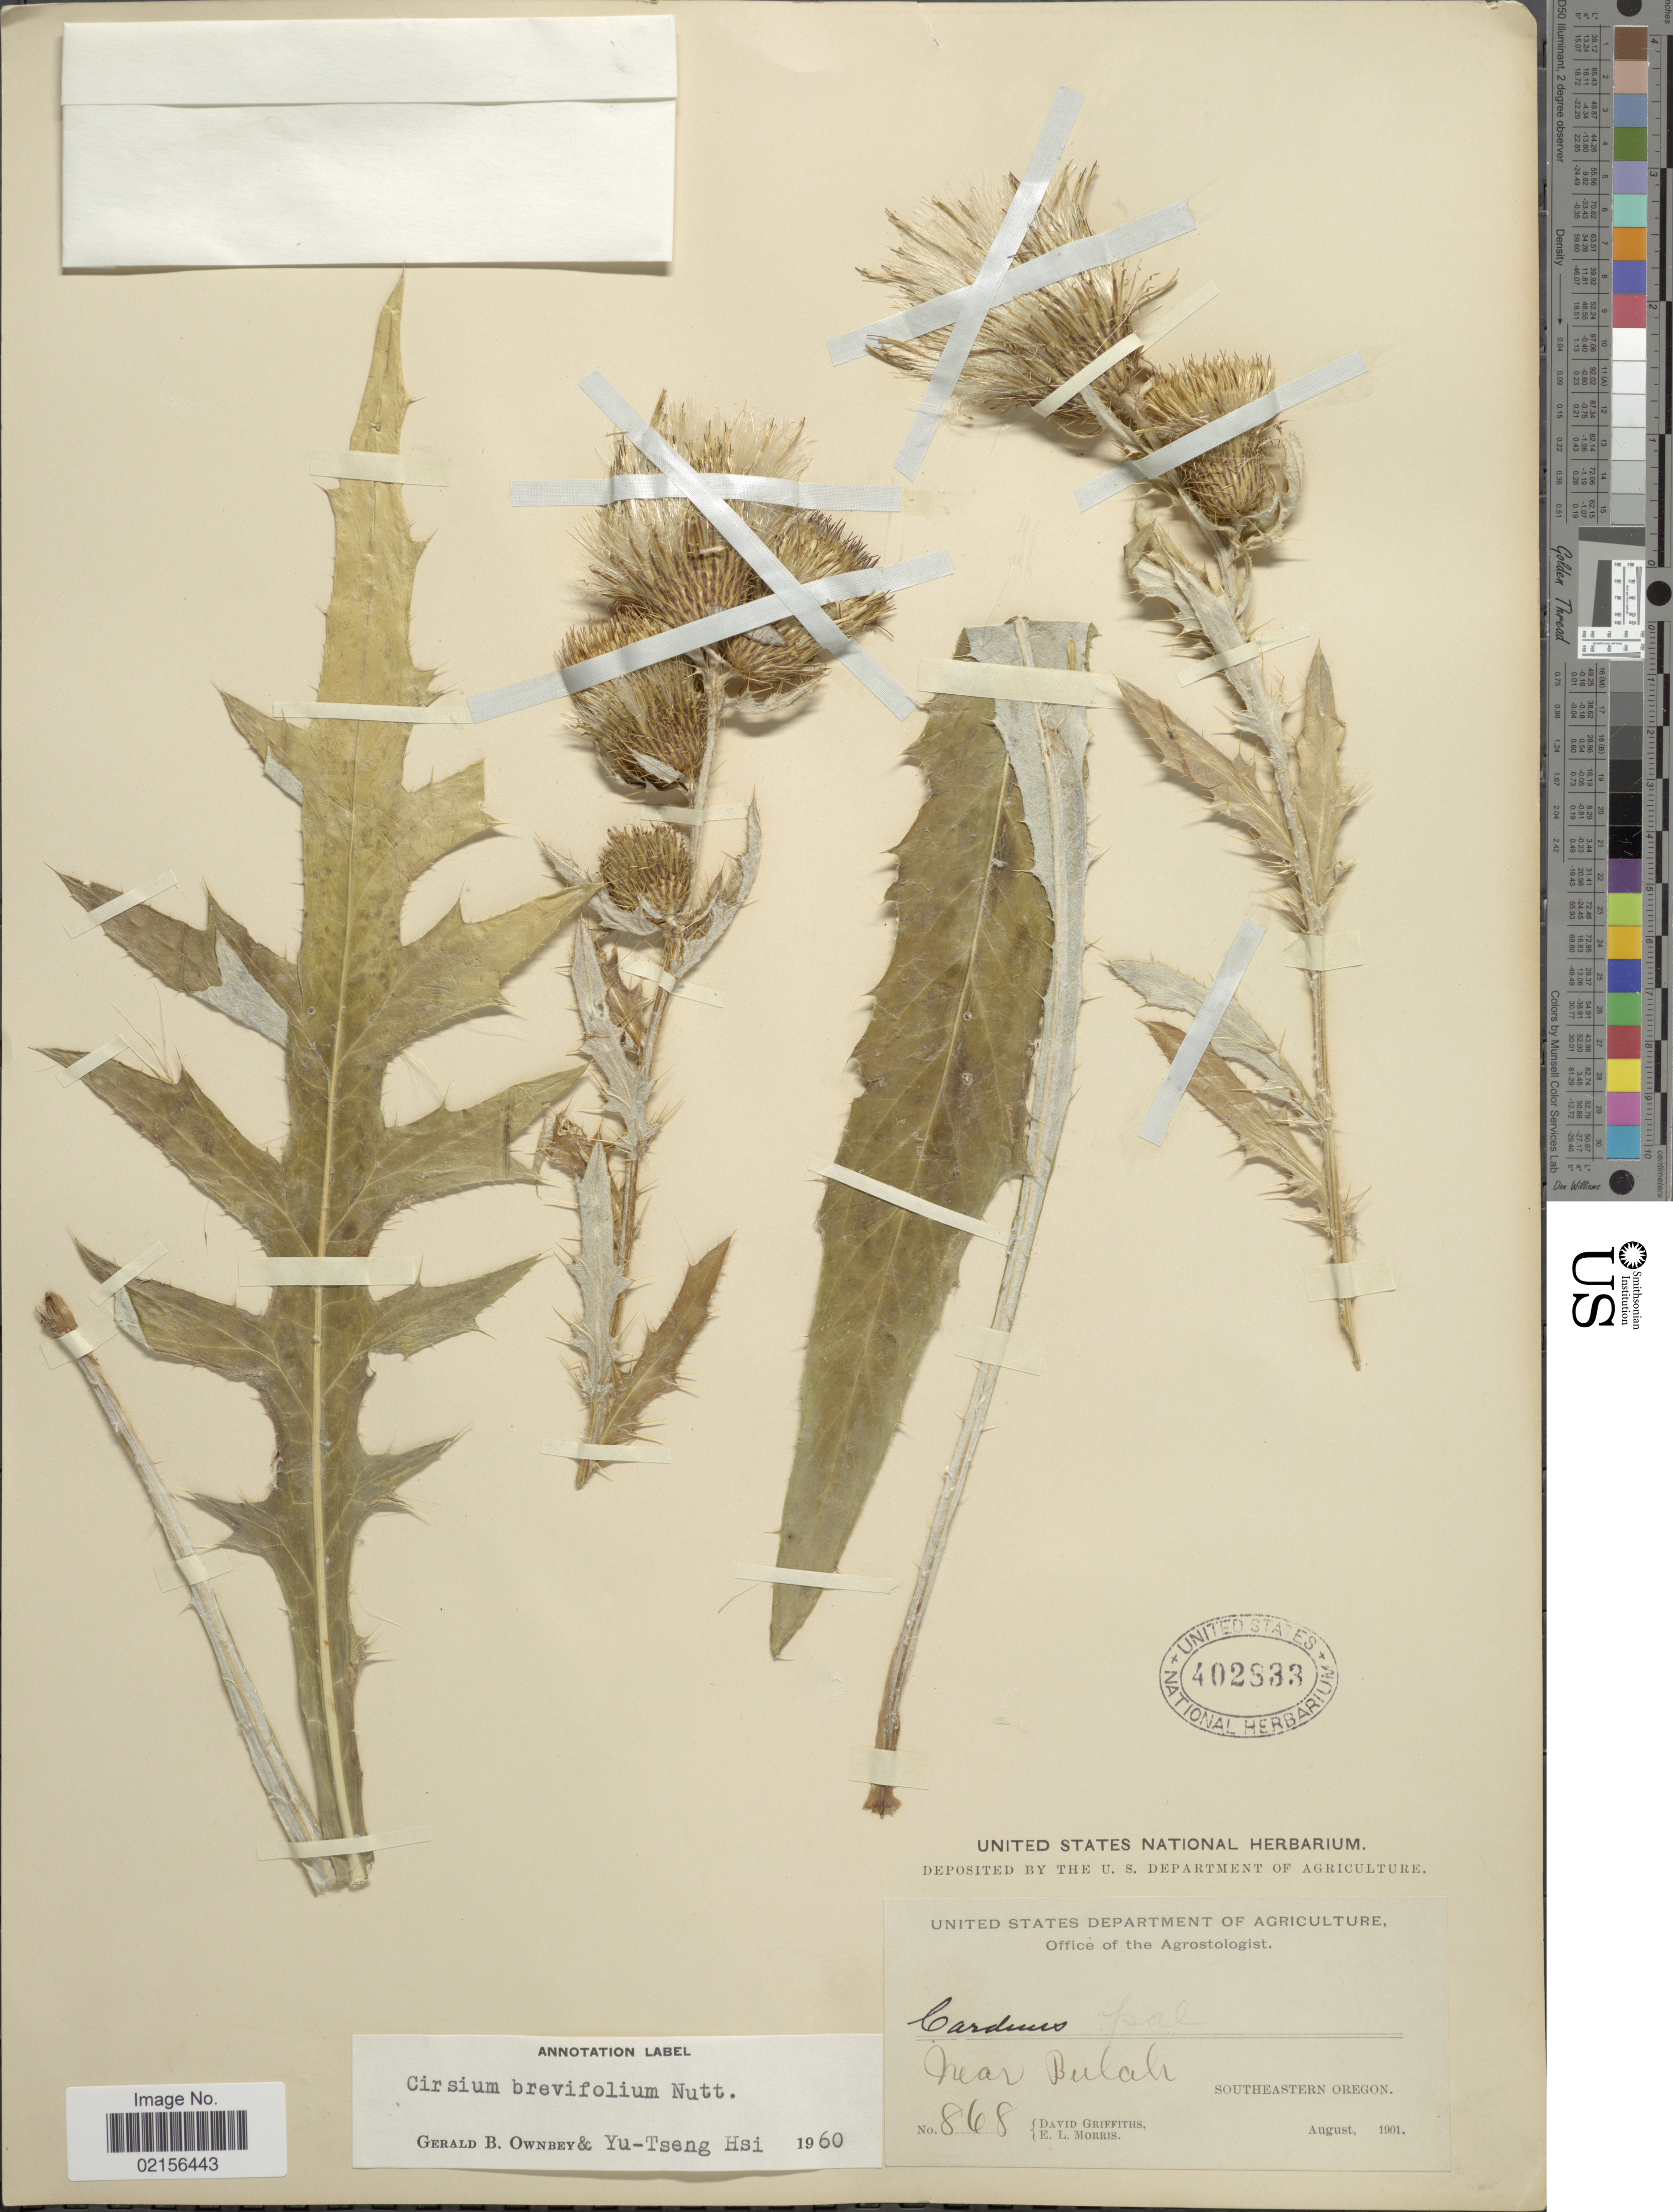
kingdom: Plantae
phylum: Tracheophyta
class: Magnoliopsida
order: Asterales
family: Asteraceae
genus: Cirsium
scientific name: Cirsium brevifolium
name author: Nutt.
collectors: D. Griffiths & E. Morris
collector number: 868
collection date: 1901-08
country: United States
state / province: Oregon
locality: Near Bulah, Southeastern Oregon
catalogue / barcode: US 402833